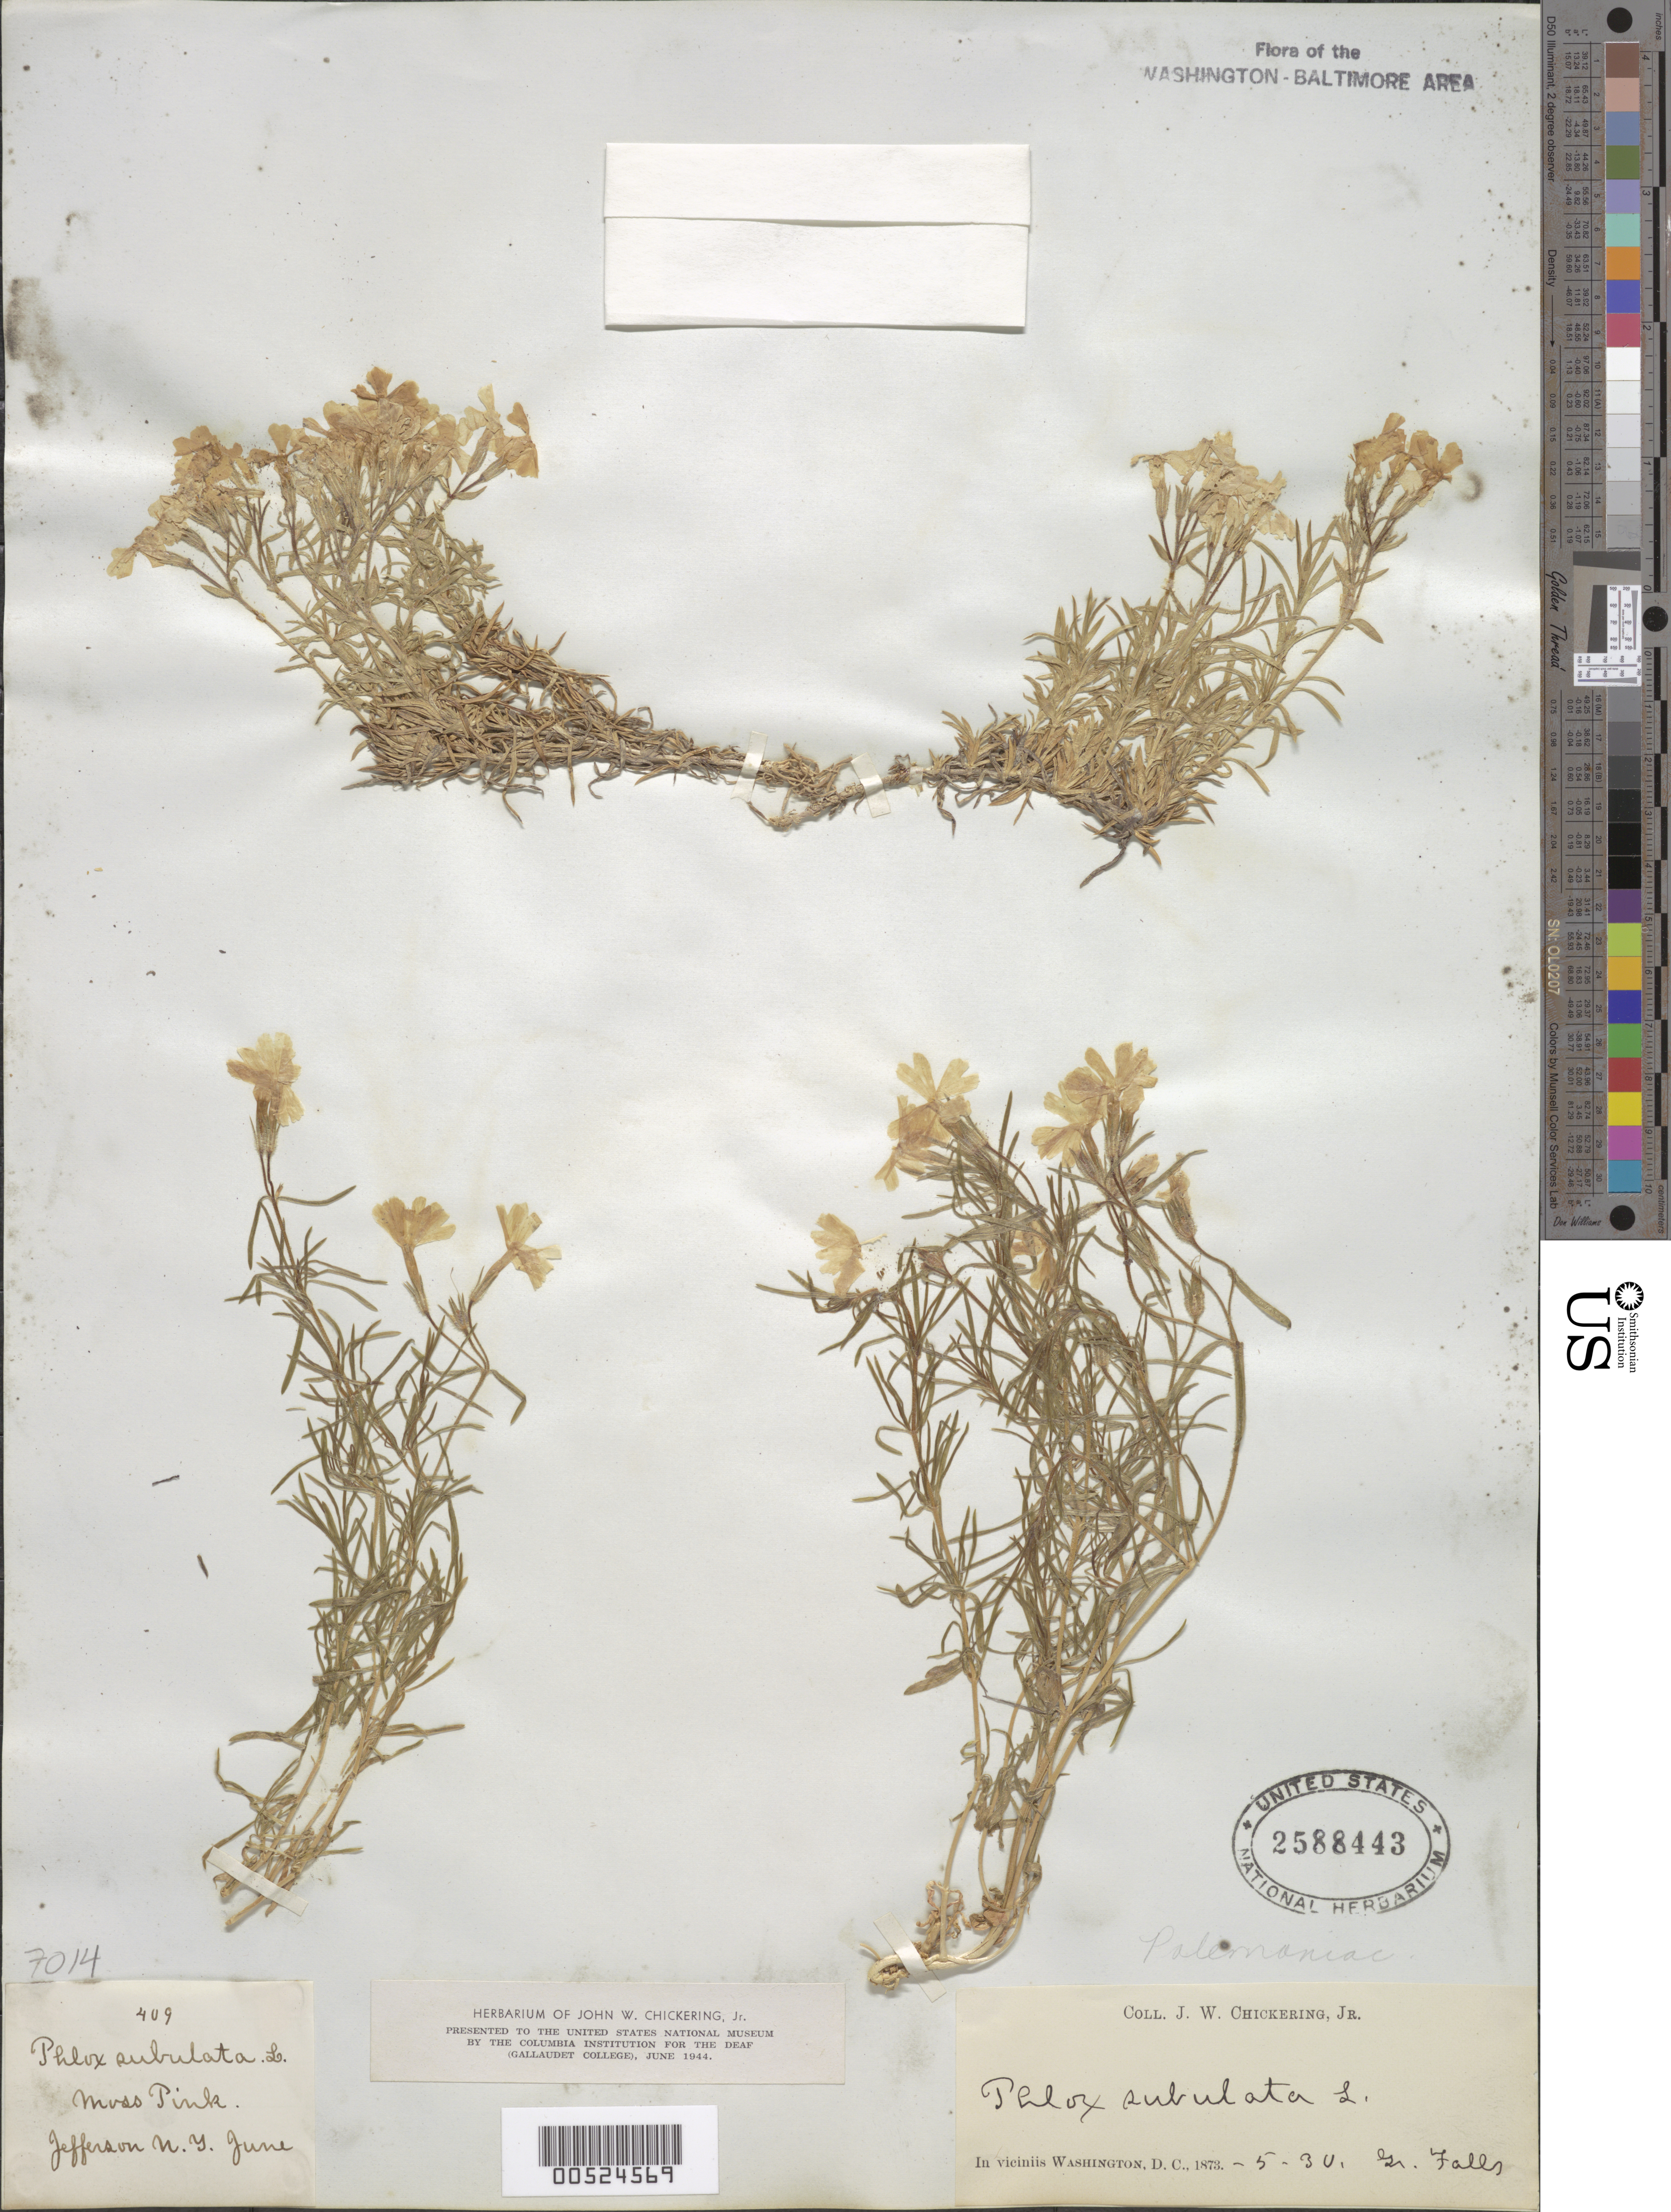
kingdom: Plantae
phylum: Tracheophyta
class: Magnoliopsida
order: Ericales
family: Polemoniaceae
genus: Phlox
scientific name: Phlox subulata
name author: L.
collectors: J. Chickering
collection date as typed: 30 May 1873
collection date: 1873-05-30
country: United States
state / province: Virginia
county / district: Fairfax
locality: Great Falls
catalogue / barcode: US 2588443